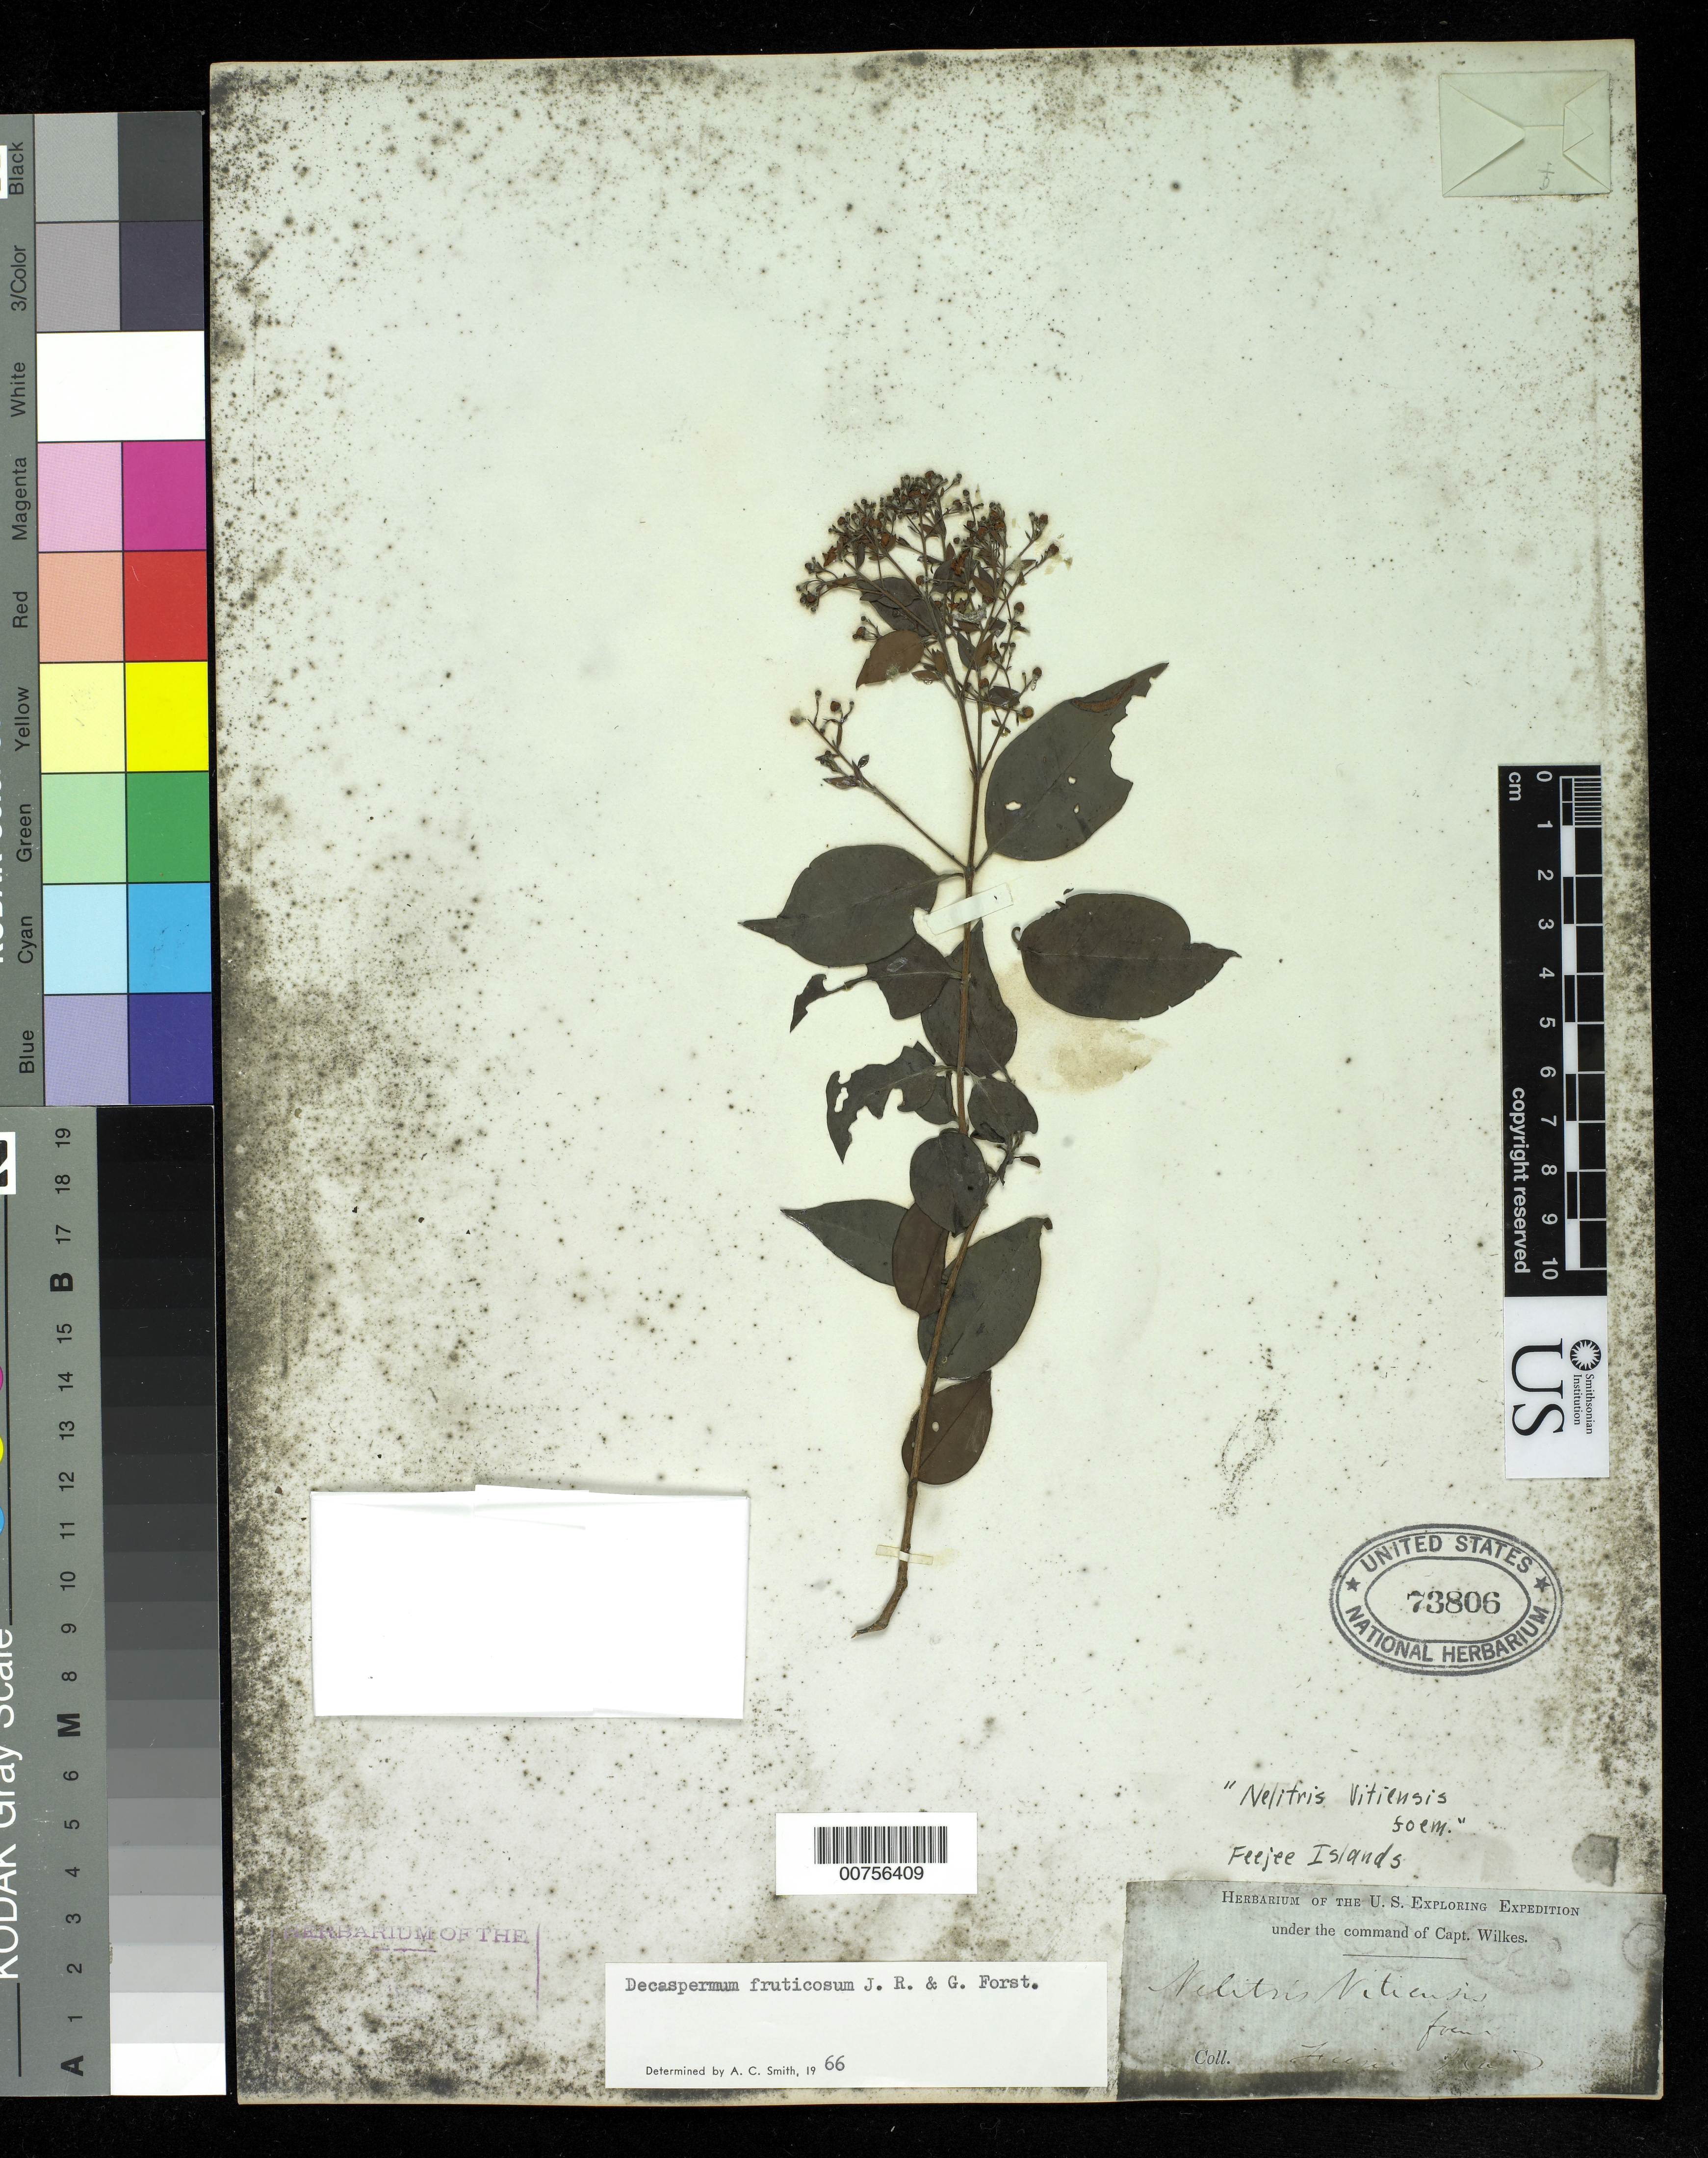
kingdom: Plantae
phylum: Tracheophyta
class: Magnoliopsida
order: Myrtales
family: Myrtaceae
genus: Decaspermum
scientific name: Decaspermum fruticosum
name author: J.R. Forst. & G. Forst.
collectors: Wilkes Explor. Exped.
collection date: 1838/1842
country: Fiji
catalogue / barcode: US 73806